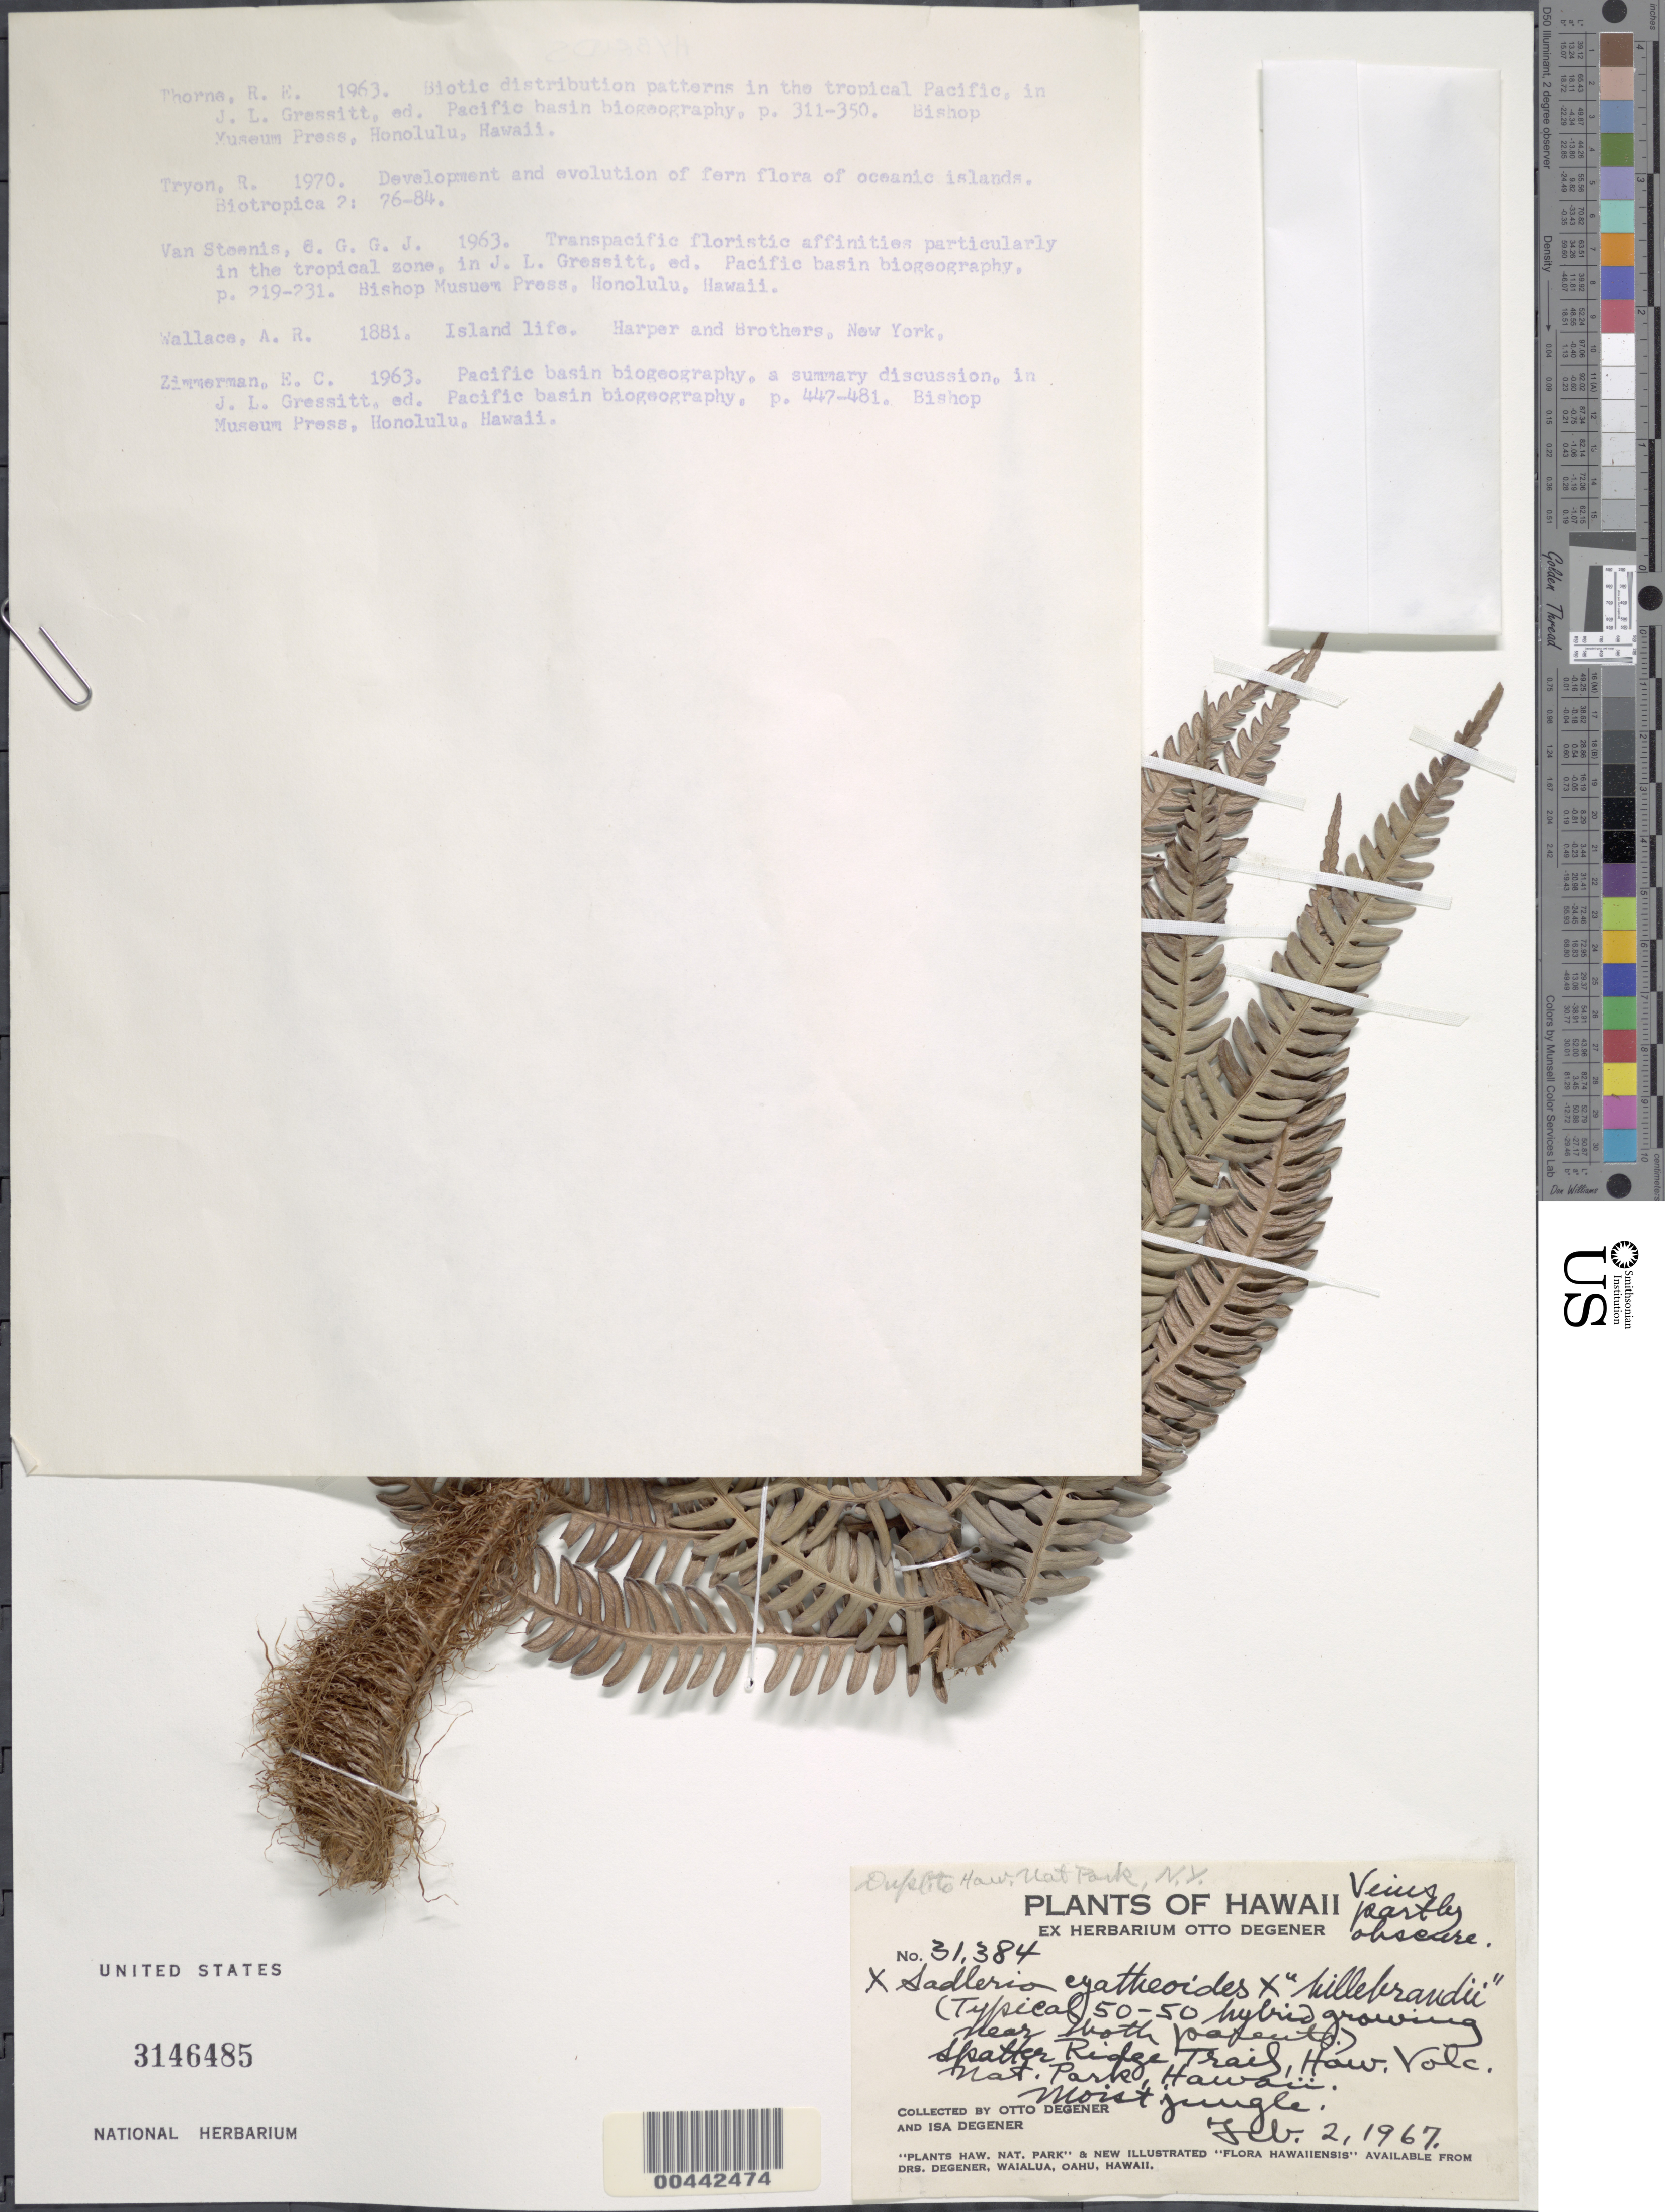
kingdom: Plantae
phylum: Tracheophyta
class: Polypodiopsida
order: Polypodiales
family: Blechnaceae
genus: Sadleria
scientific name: Sadleria cyatheoides x S. hillebrandii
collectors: O. Degener & I. Degener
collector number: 31384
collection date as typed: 2 Feb 1967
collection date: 1967-02-02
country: United States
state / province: Hawaii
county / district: Hawaii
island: Hawaii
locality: Spatter Ridge Trail, Hawaii Volcano National Park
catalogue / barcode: US 3146485